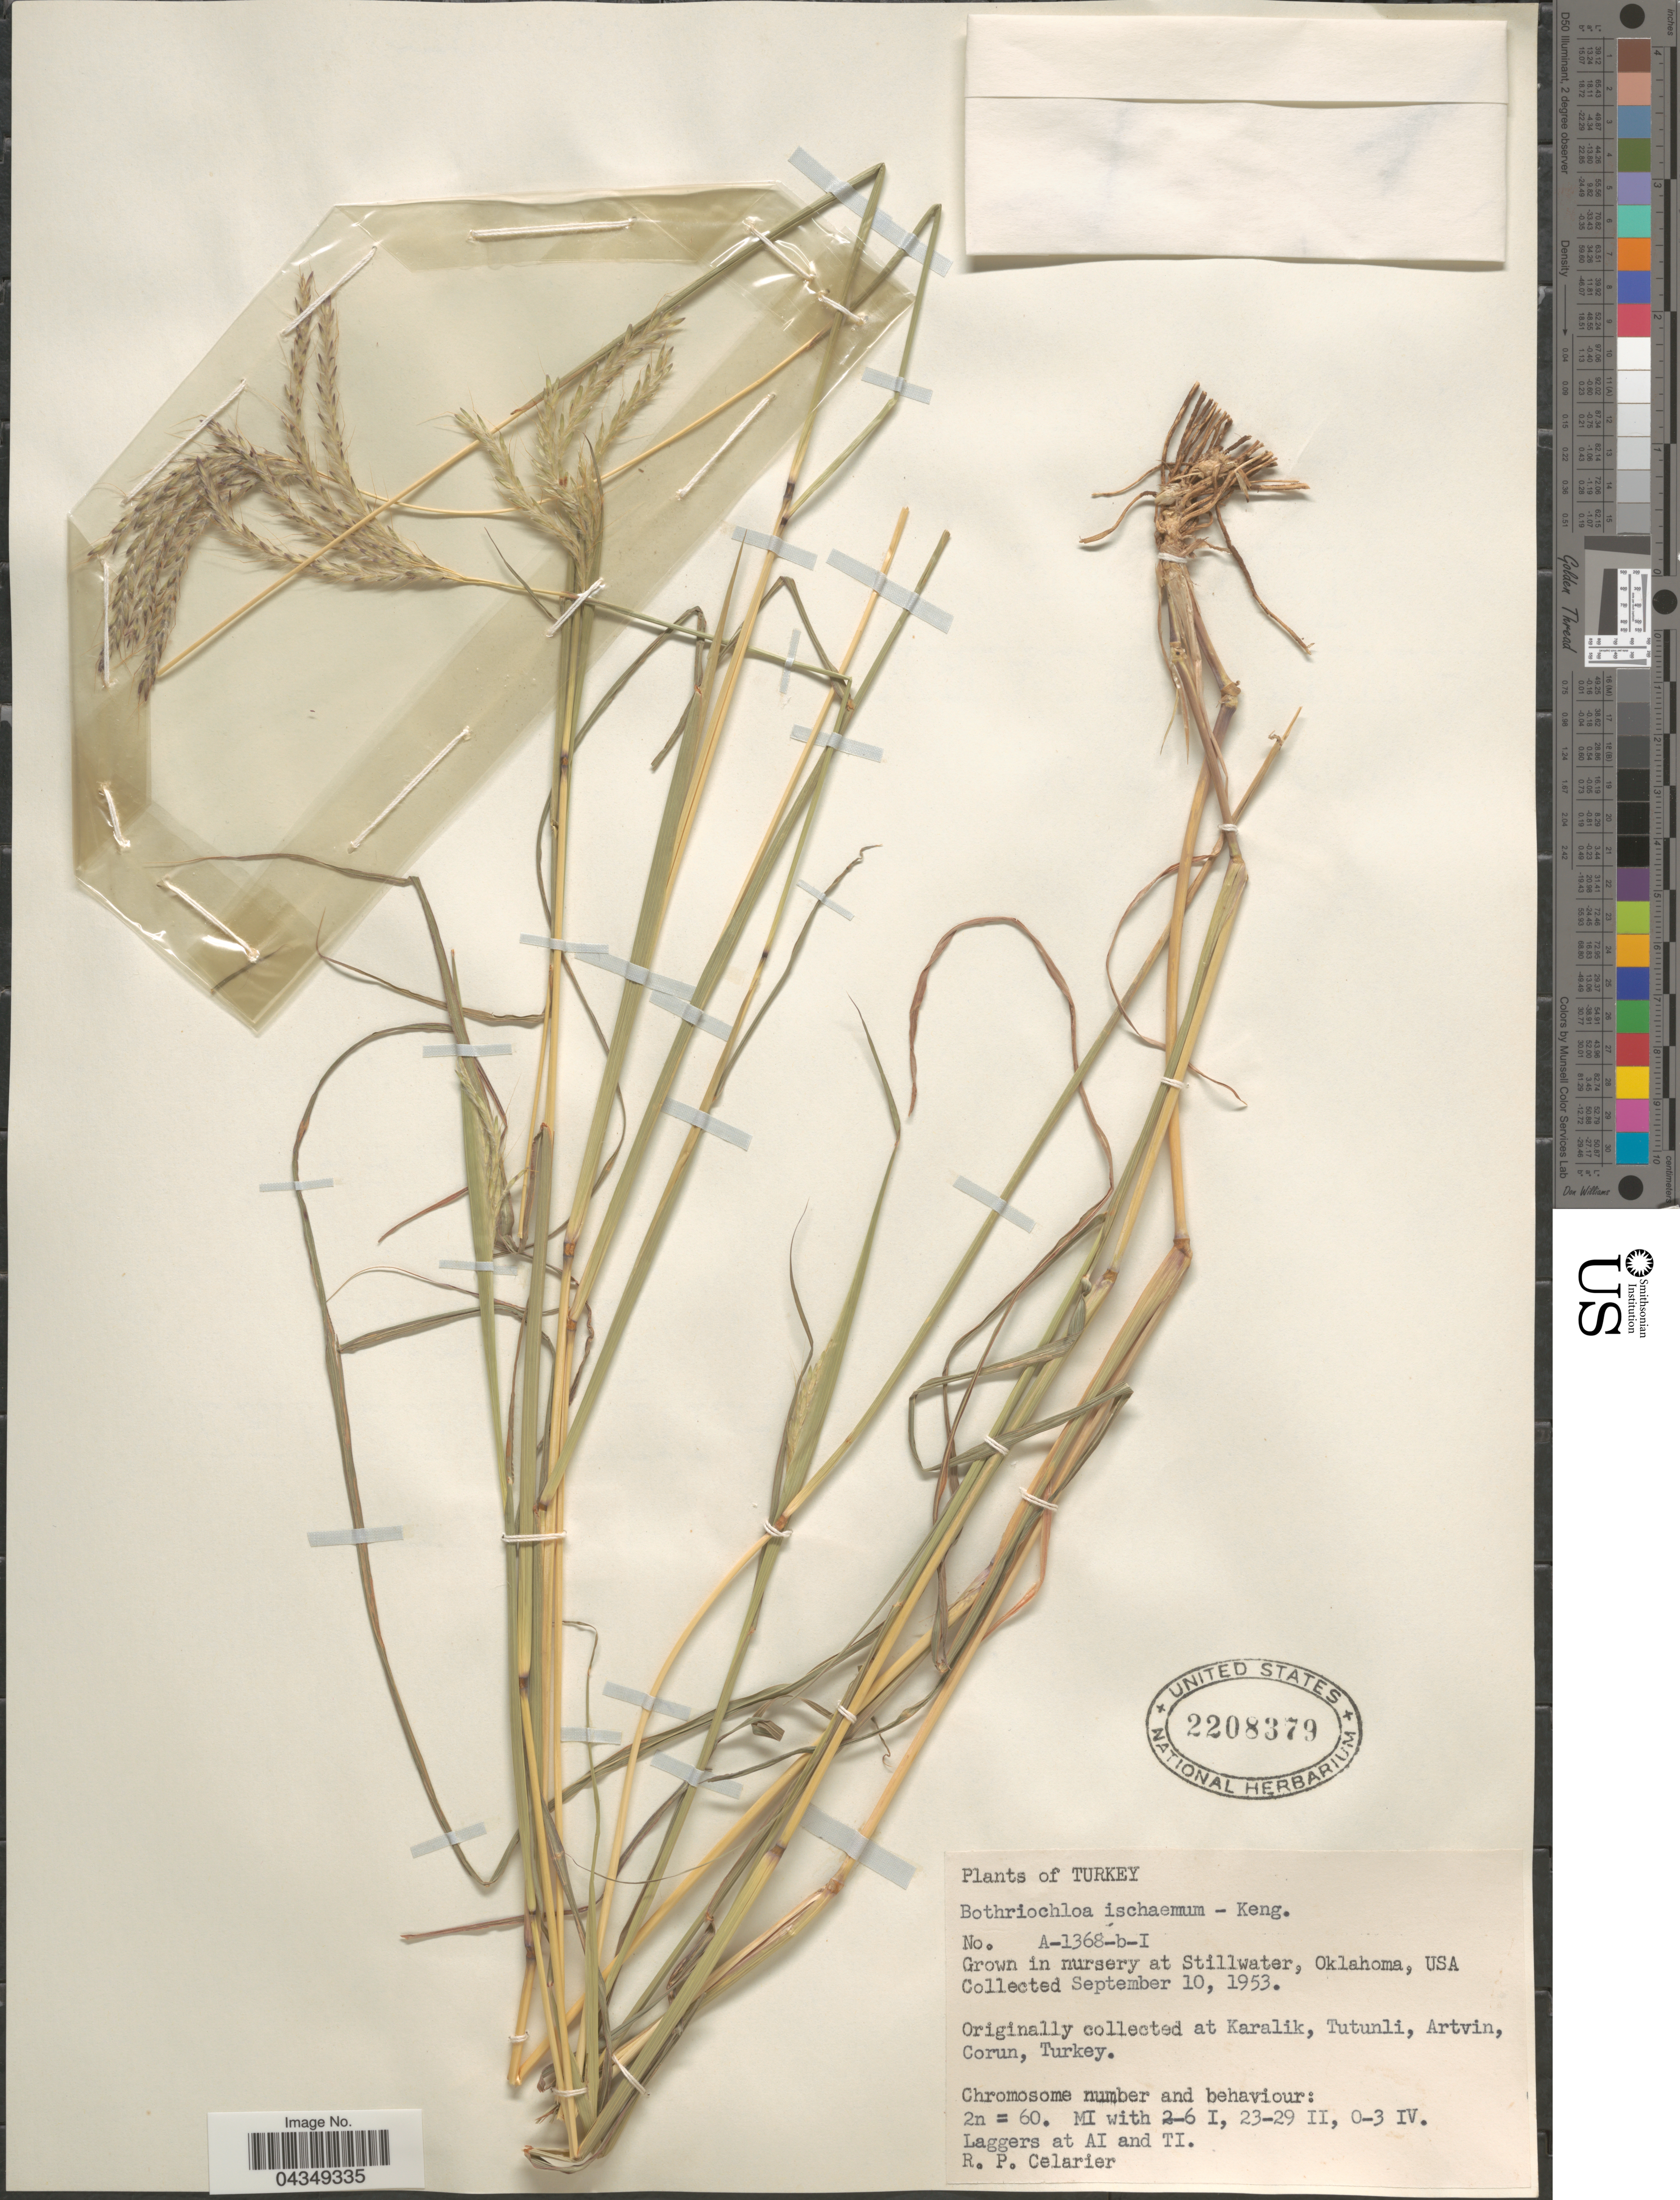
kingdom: Plantae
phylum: Tracheophyta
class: Liliopsida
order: Poales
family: Poaceae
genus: Bothriochloa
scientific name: Bothriochloa ischaemum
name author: (L.) Keng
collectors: R. Celarier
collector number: A-1368-b-I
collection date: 1953-09-10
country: United States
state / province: Oklahoma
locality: Grown in nursery at Stillwater.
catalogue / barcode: US 2208379